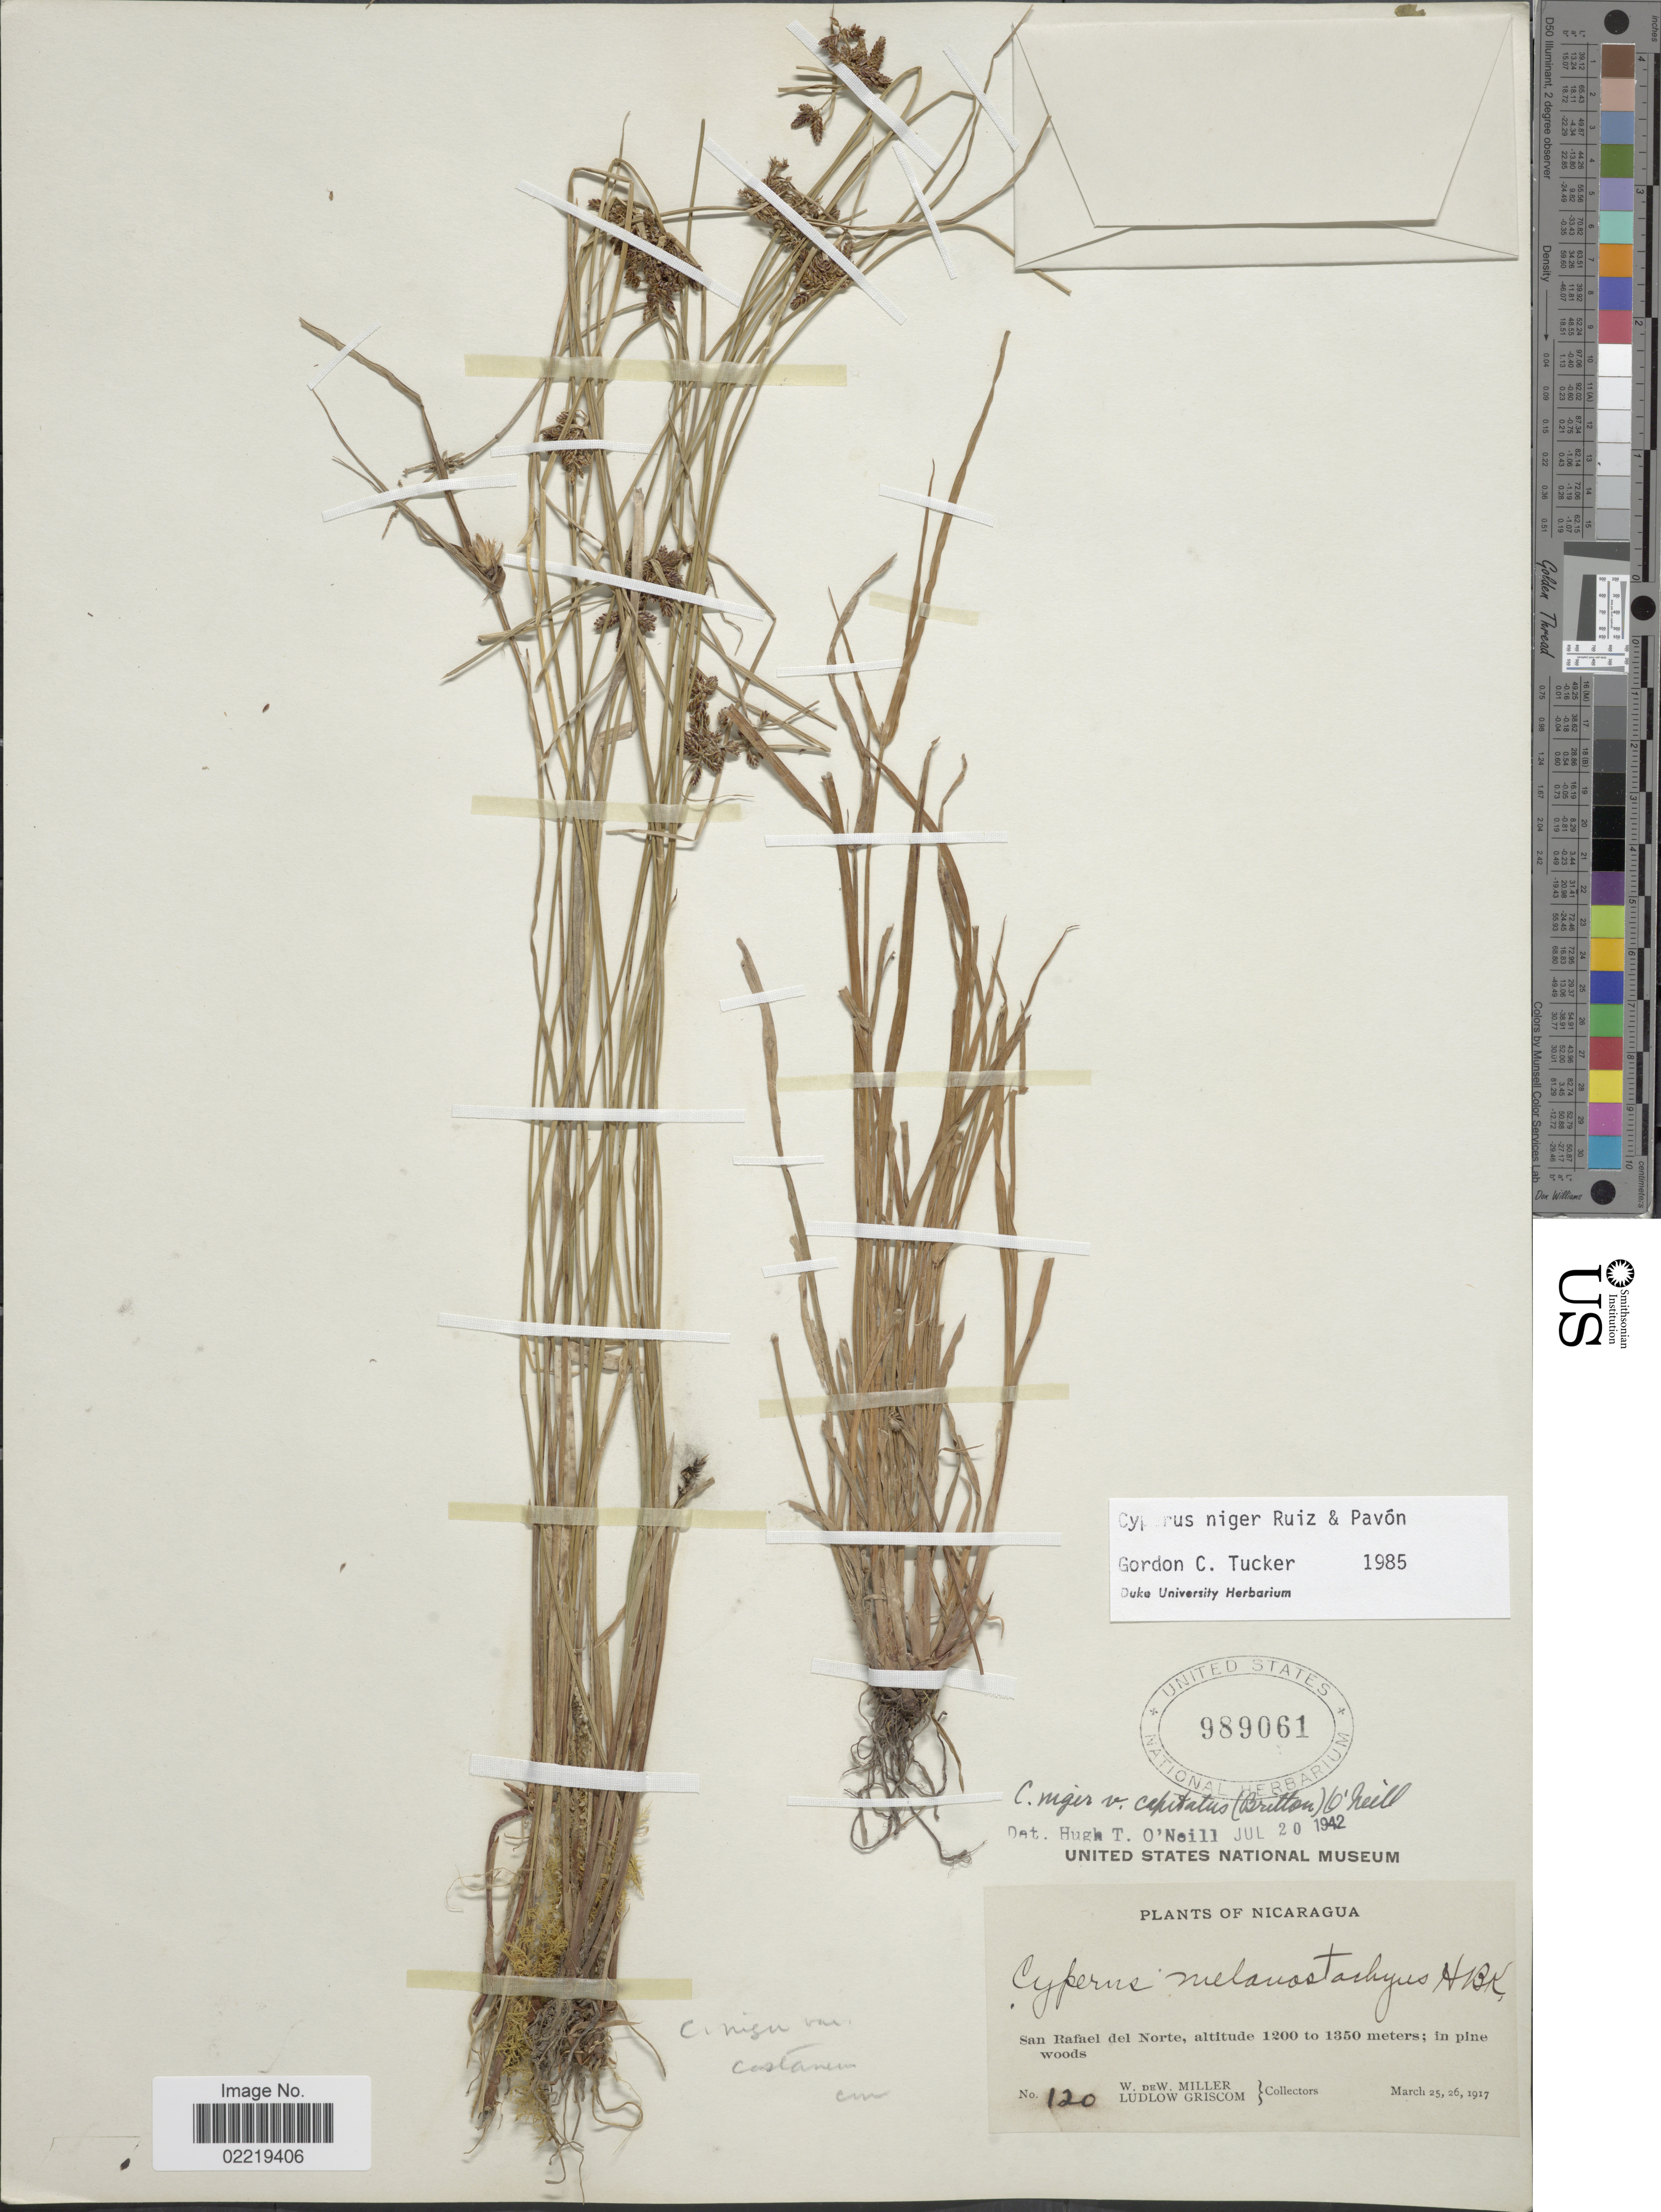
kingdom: Plantae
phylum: Tracheophyta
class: Liliopsida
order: Poales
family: Cyperaceae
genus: Cyperus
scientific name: Cyperus niger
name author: Ruiz & Pav.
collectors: W. Miller & L. Griscom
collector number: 120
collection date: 1917-03-25/1917-03-26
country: Nicaragua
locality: San Rafael del Norte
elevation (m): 1200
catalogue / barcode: US 989061